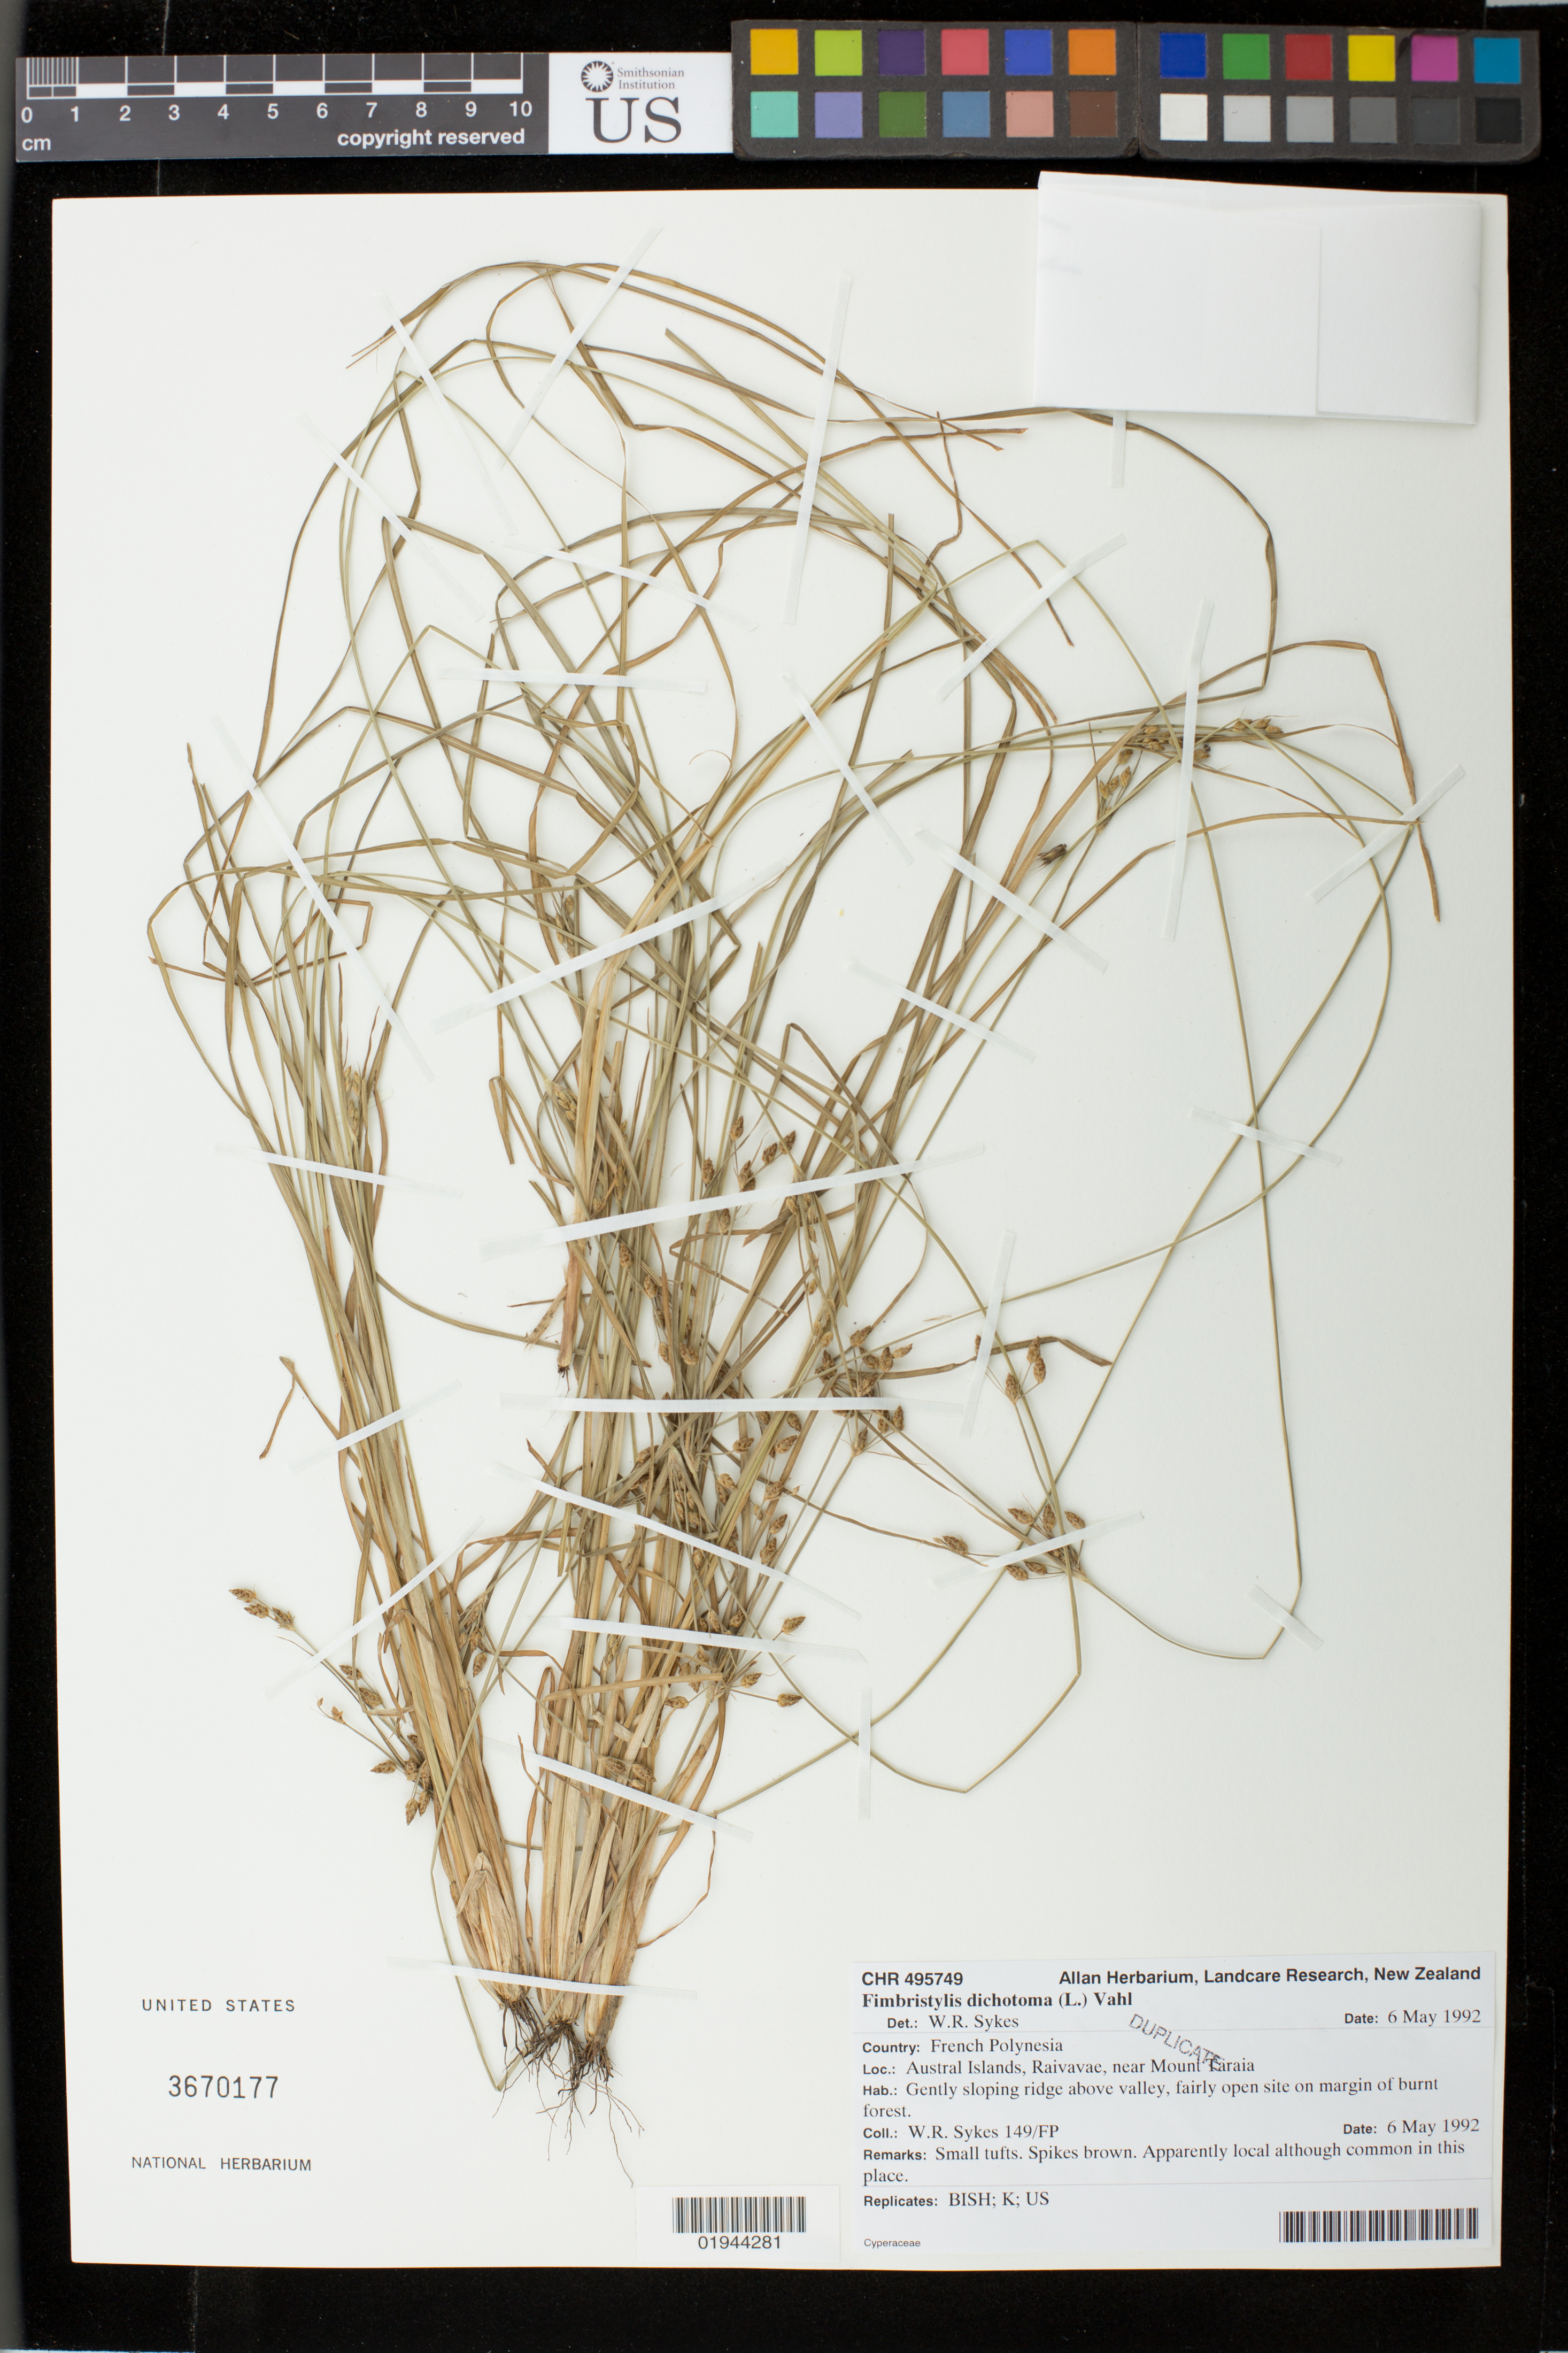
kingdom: Plantae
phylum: Tracheophyta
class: Liliopsida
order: Poales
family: Cyperaceae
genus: Fimbristylis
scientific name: Fimbristylis dichotoma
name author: (L.) Vahl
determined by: Sykes, W. R.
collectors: W. R. Sykes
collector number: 149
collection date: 1992-05-06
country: French Polynesia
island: Raivavae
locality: Raivavae, near Mount Taraia. Gently sloping ridge above valley, fairly open site on margin of burnt forest.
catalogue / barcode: US 3670177